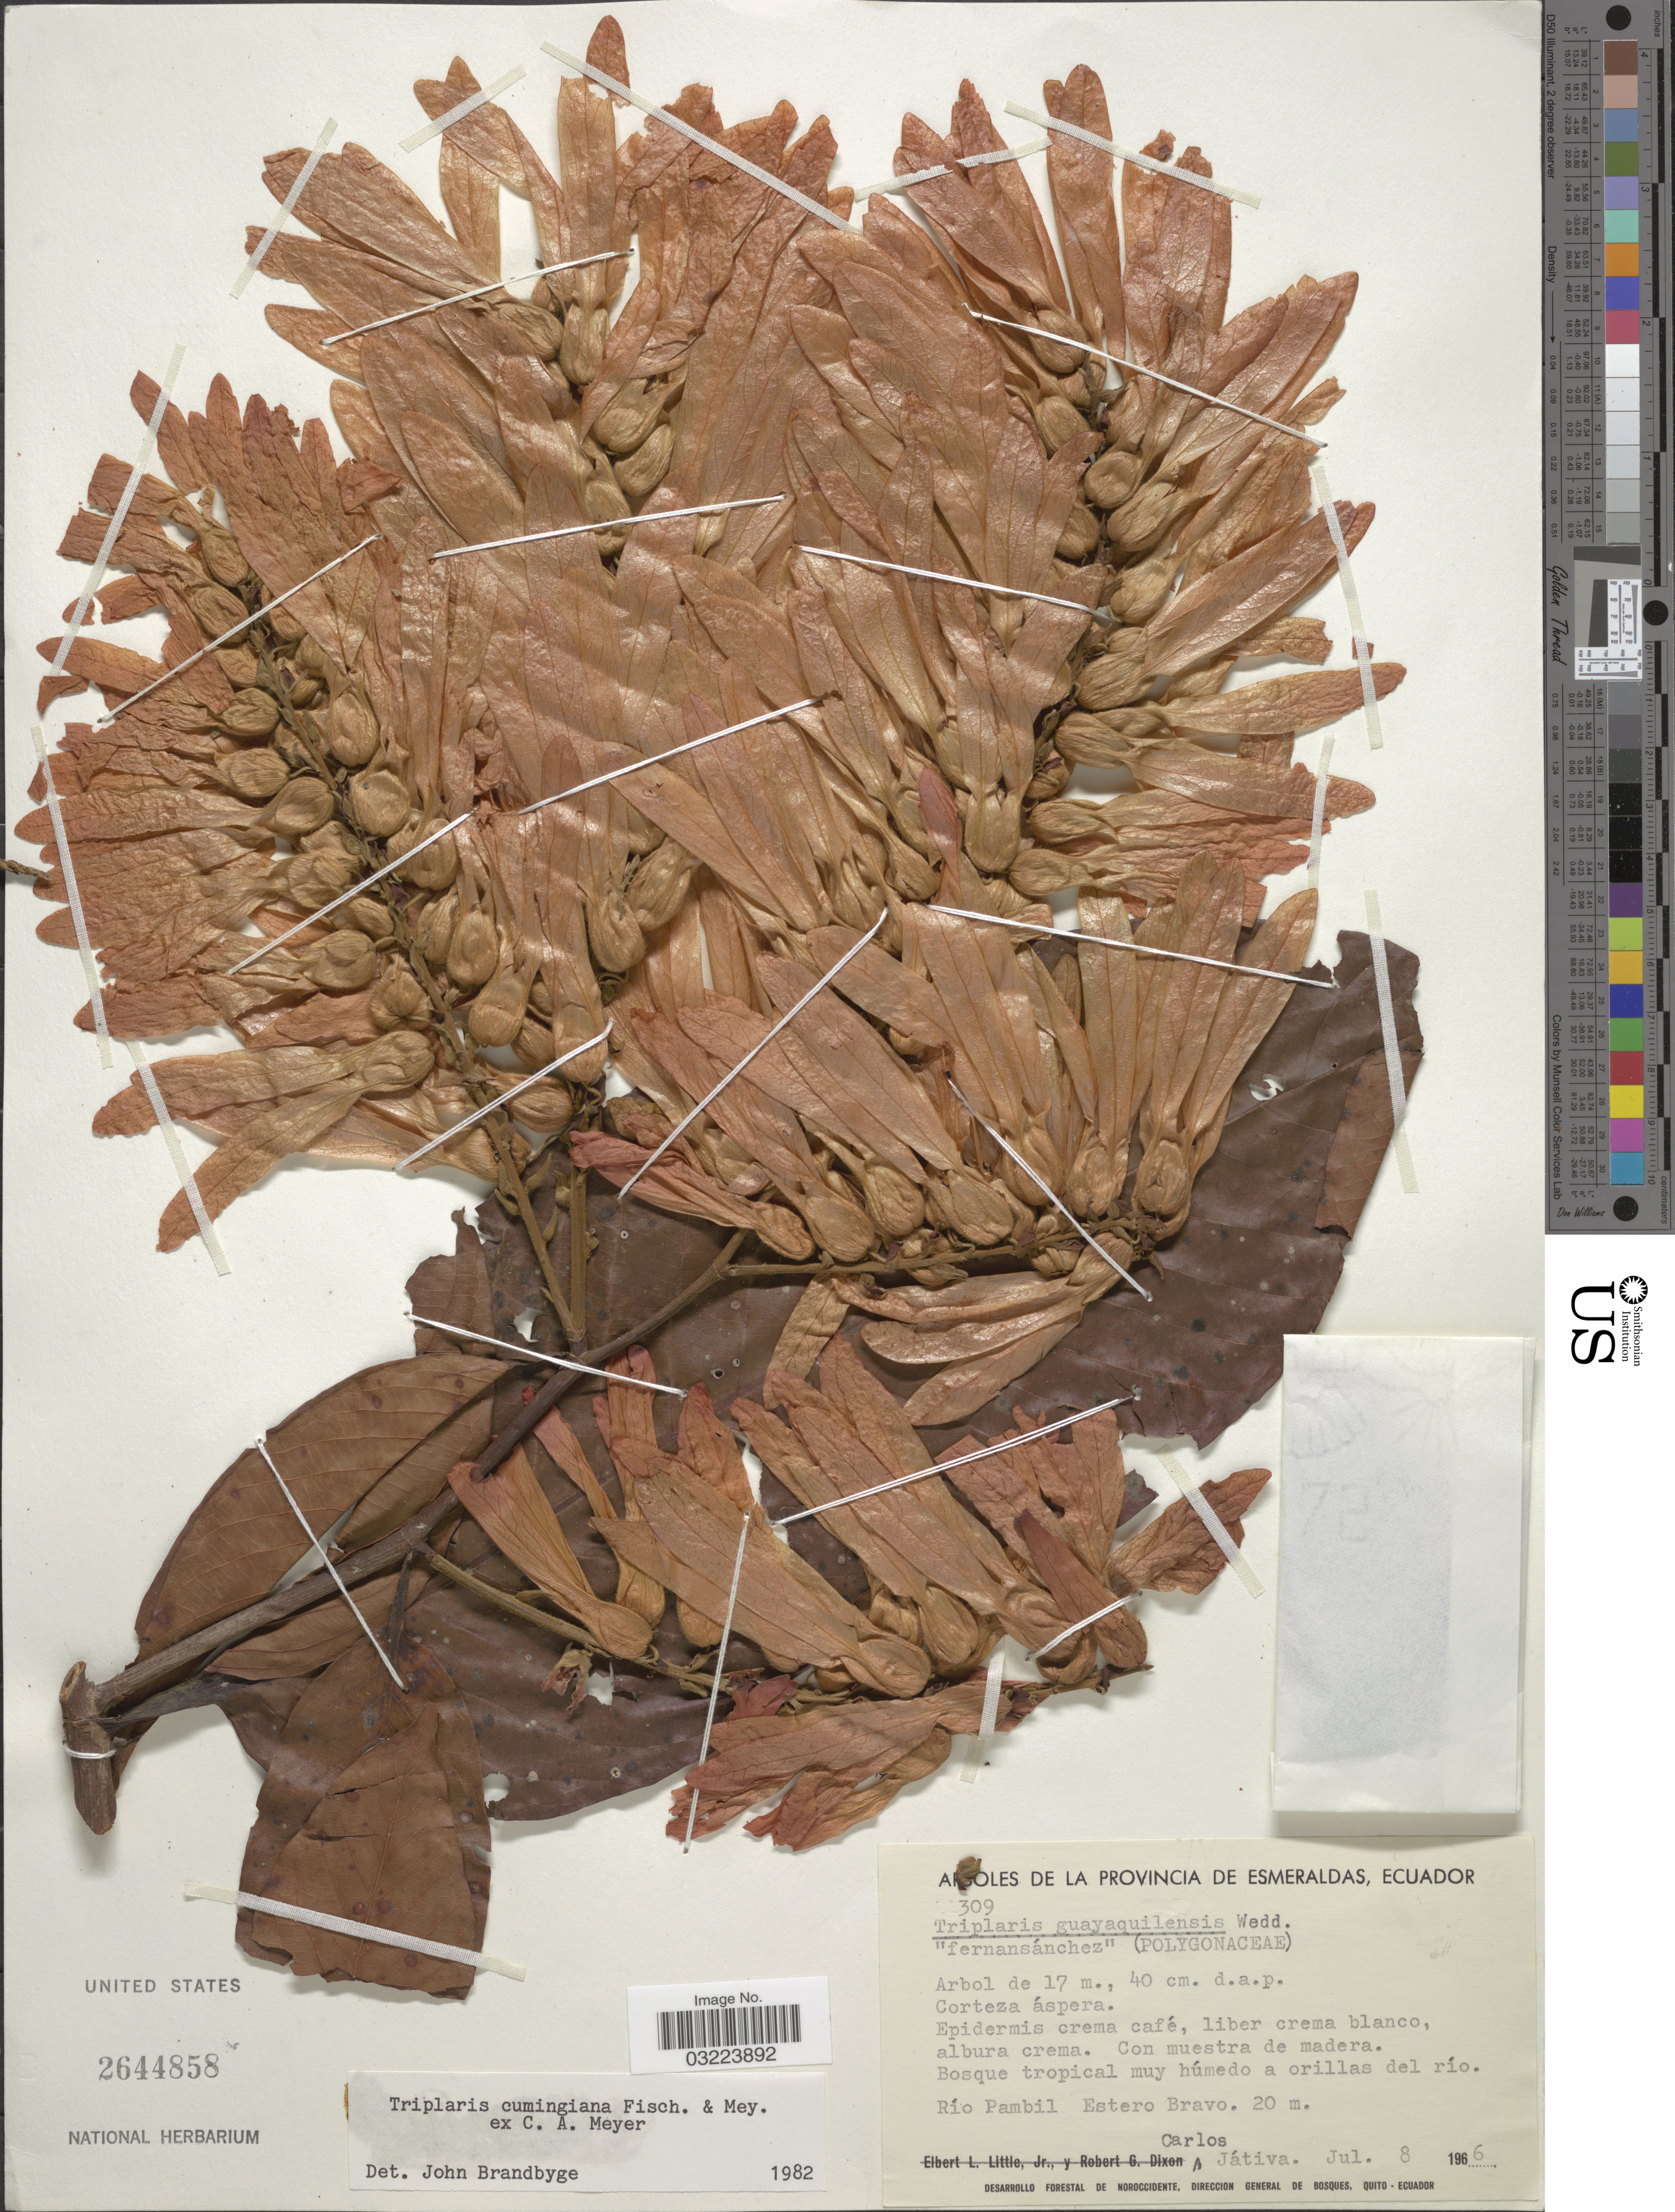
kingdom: Plantae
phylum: Tracheophyta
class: Magnoliopsida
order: Caryophyllales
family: Polygonaceae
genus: Triplaris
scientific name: Triplaris cumingiana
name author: Fisch. & C.A. Mey. ex C.A. Mey.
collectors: C. D. Játiva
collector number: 309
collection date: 1966-07-08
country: Ecuador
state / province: Esmeraldas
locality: Bosque tropical muy húmedo a orillas del río. Río Pambil Estero Bravo.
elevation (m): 20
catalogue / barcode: US 2644858